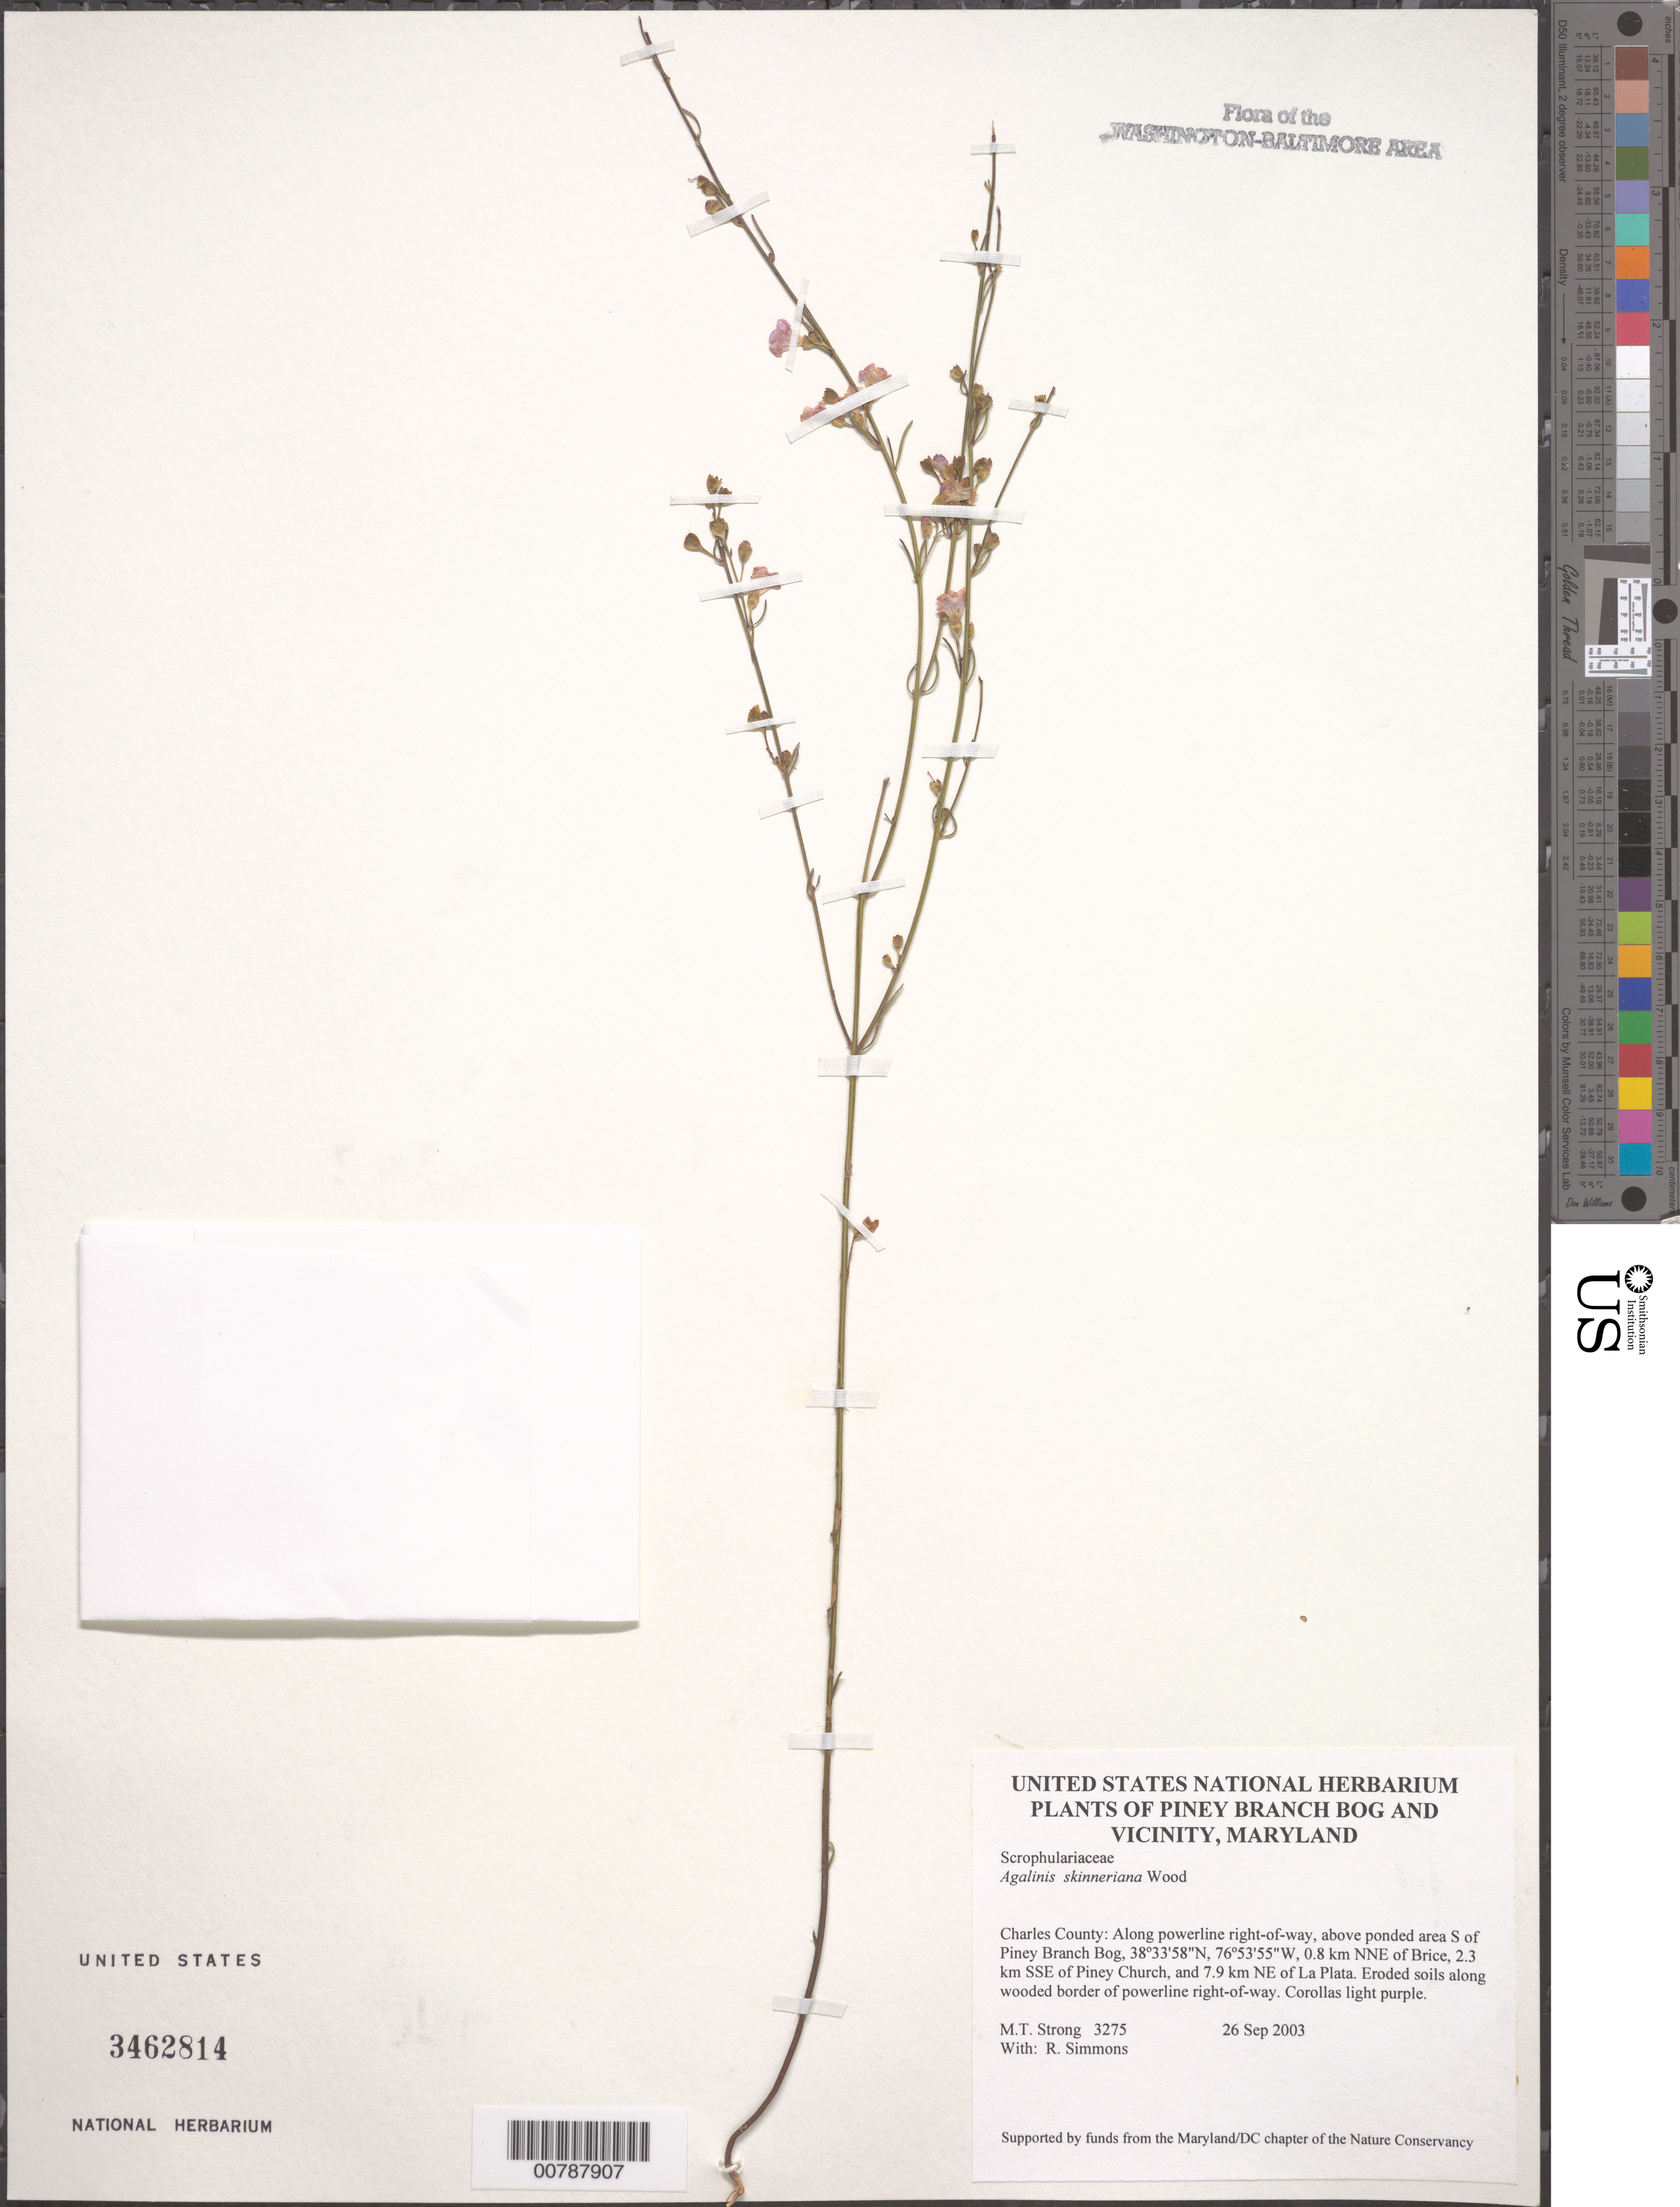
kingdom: Plantae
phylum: Tracheophyta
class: Magnoliopsida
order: Lamiales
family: Orobanchaceae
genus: Agalinis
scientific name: Agalinis skinneriana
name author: (Alph. Wood ex A. Gray) Britton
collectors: M. T. Strong & R. Simmons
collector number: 3275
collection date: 2003-09-26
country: United States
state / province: Maryland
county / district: Charles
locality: Piney Branch Bog and Vicinity. Charles County: Along powerline right-of-way, above ponded area S of Piney Branch Bog, 0.8 km NNE of Brice, 2.3 km SSE of Piney Church, and 7.9 km NE of La Plata.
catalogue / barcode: US 3462814